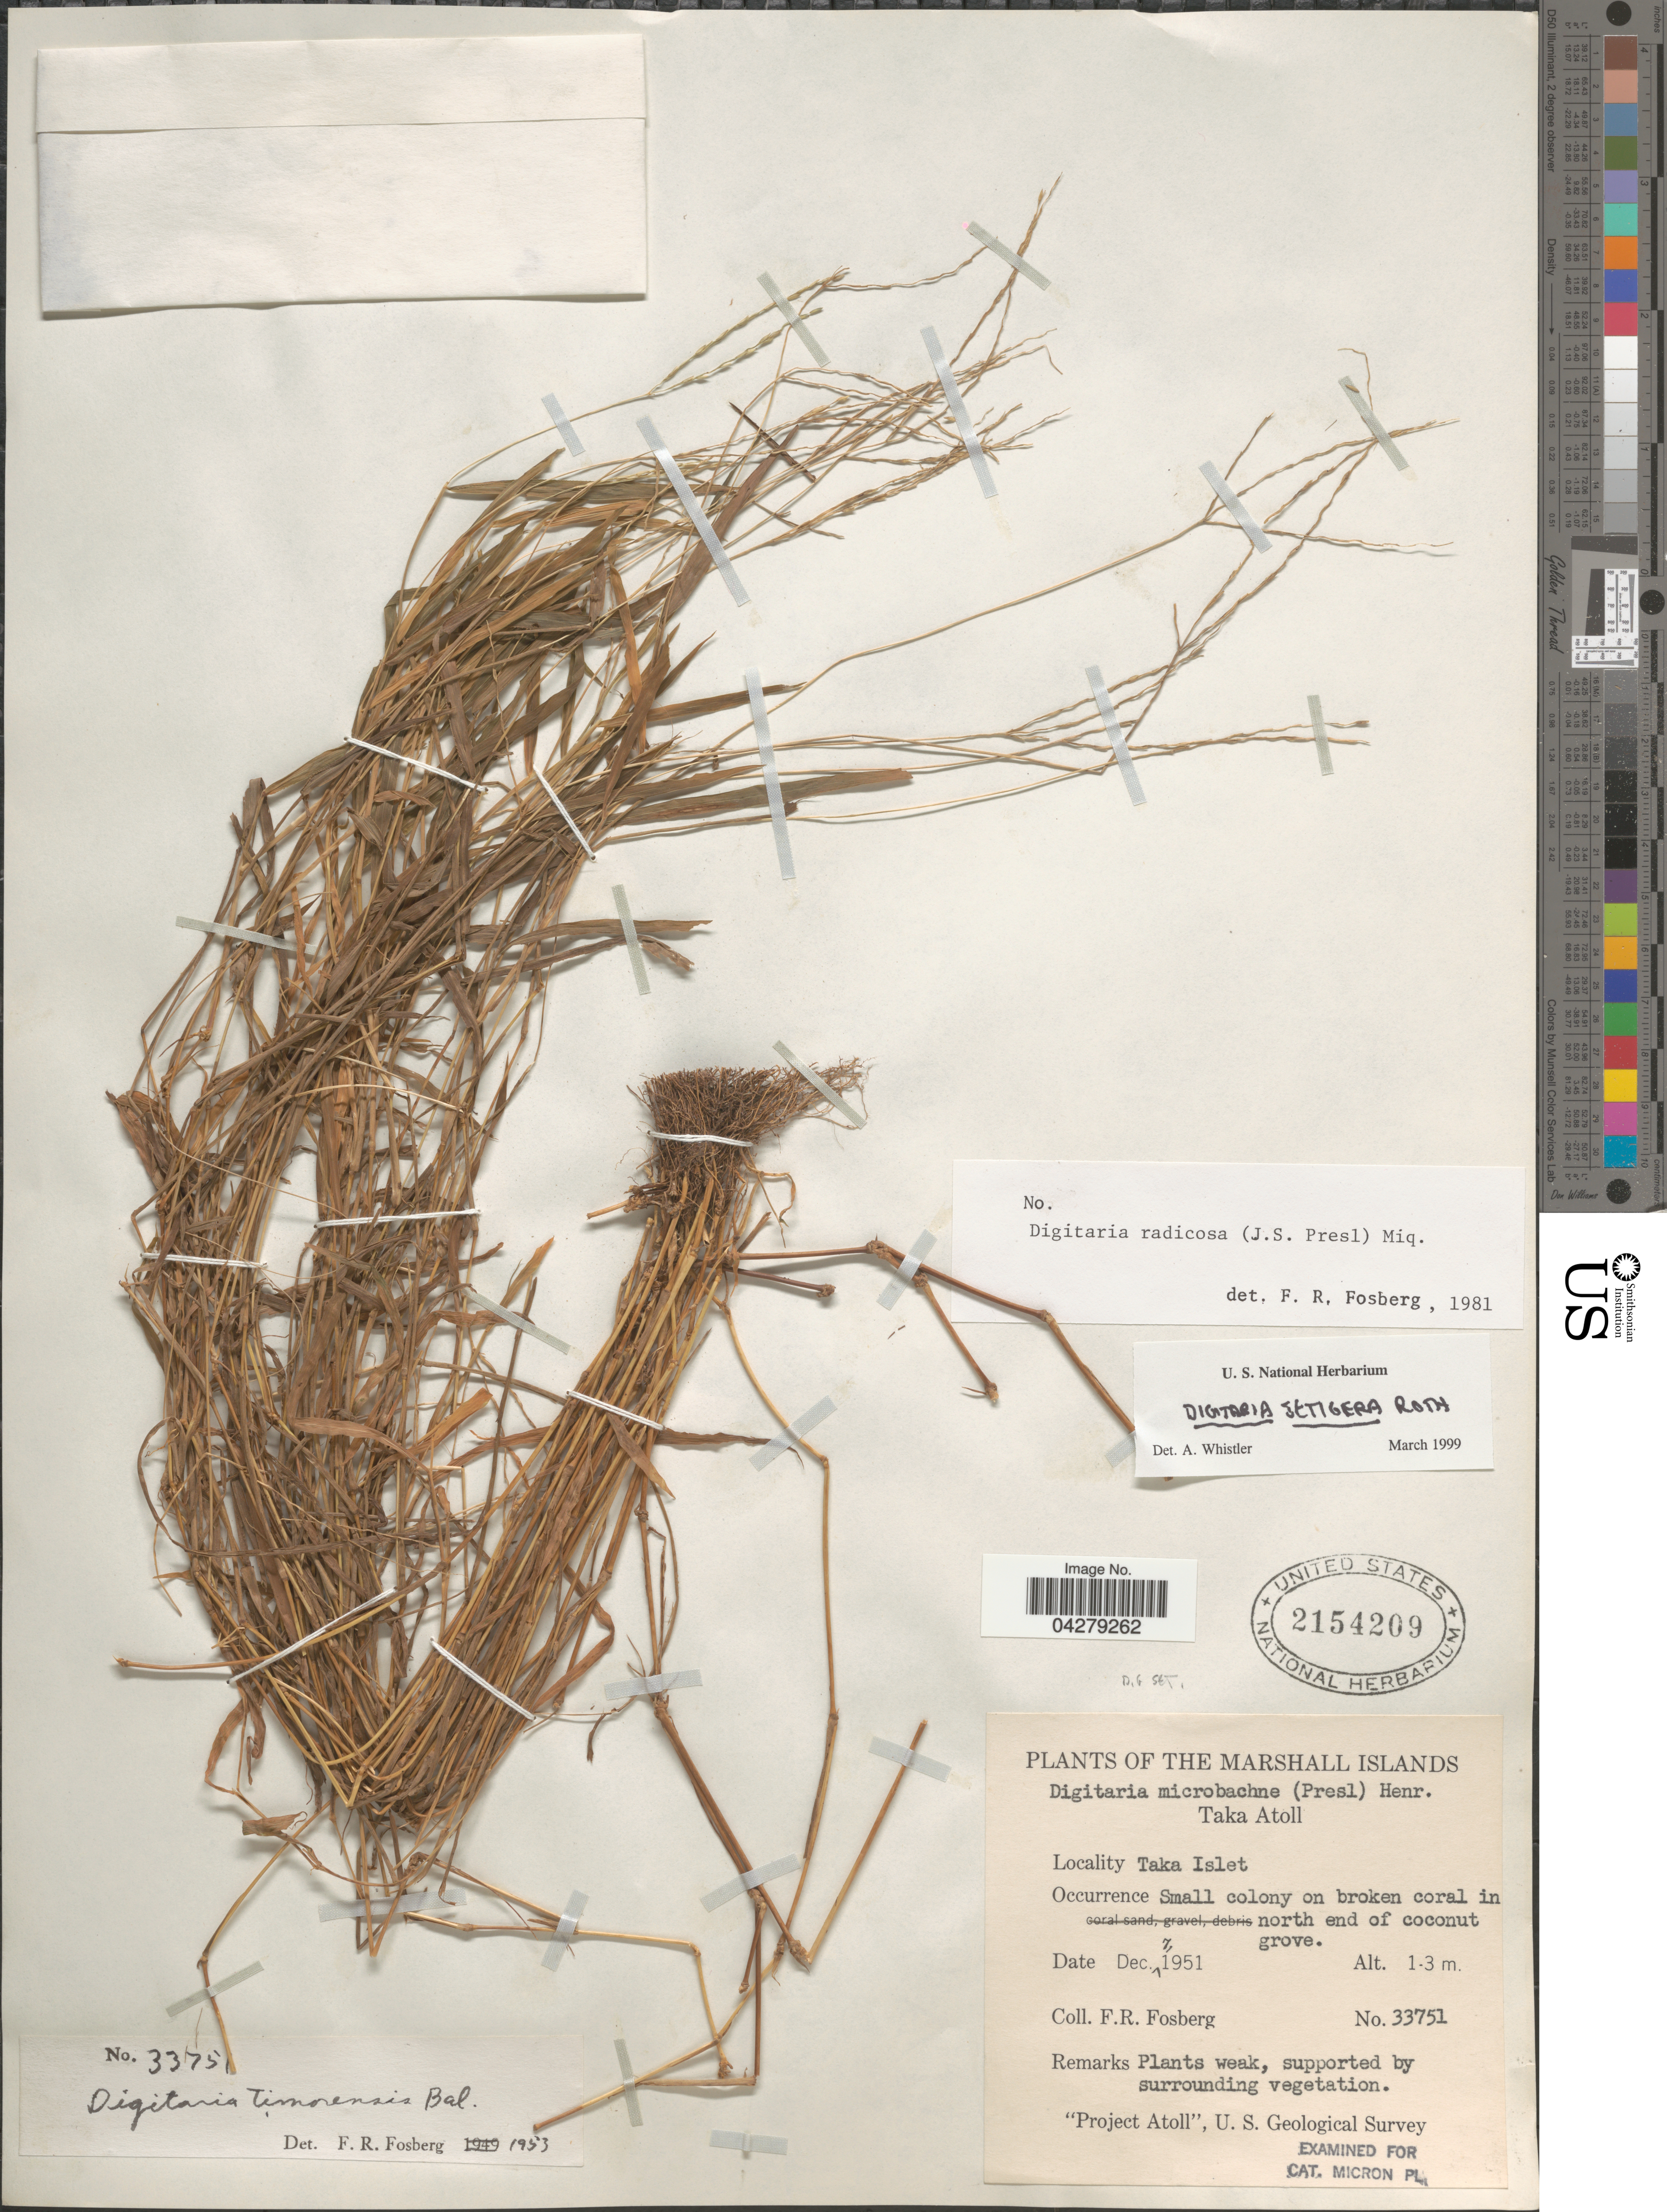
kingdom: Plantae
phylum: Tracheophyta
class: Liliopsida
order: Poales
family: Poaceae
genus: Digitaria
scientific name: Digitaria setigera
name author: Roth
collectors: F. R. Fosberg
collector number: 33751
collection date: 1951-12-07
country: Marshall Islands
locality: Taka Atoll. Taka Islet. "Project Atoll", U. S. Geological Survey.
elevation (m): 1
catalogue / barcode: US 2154209